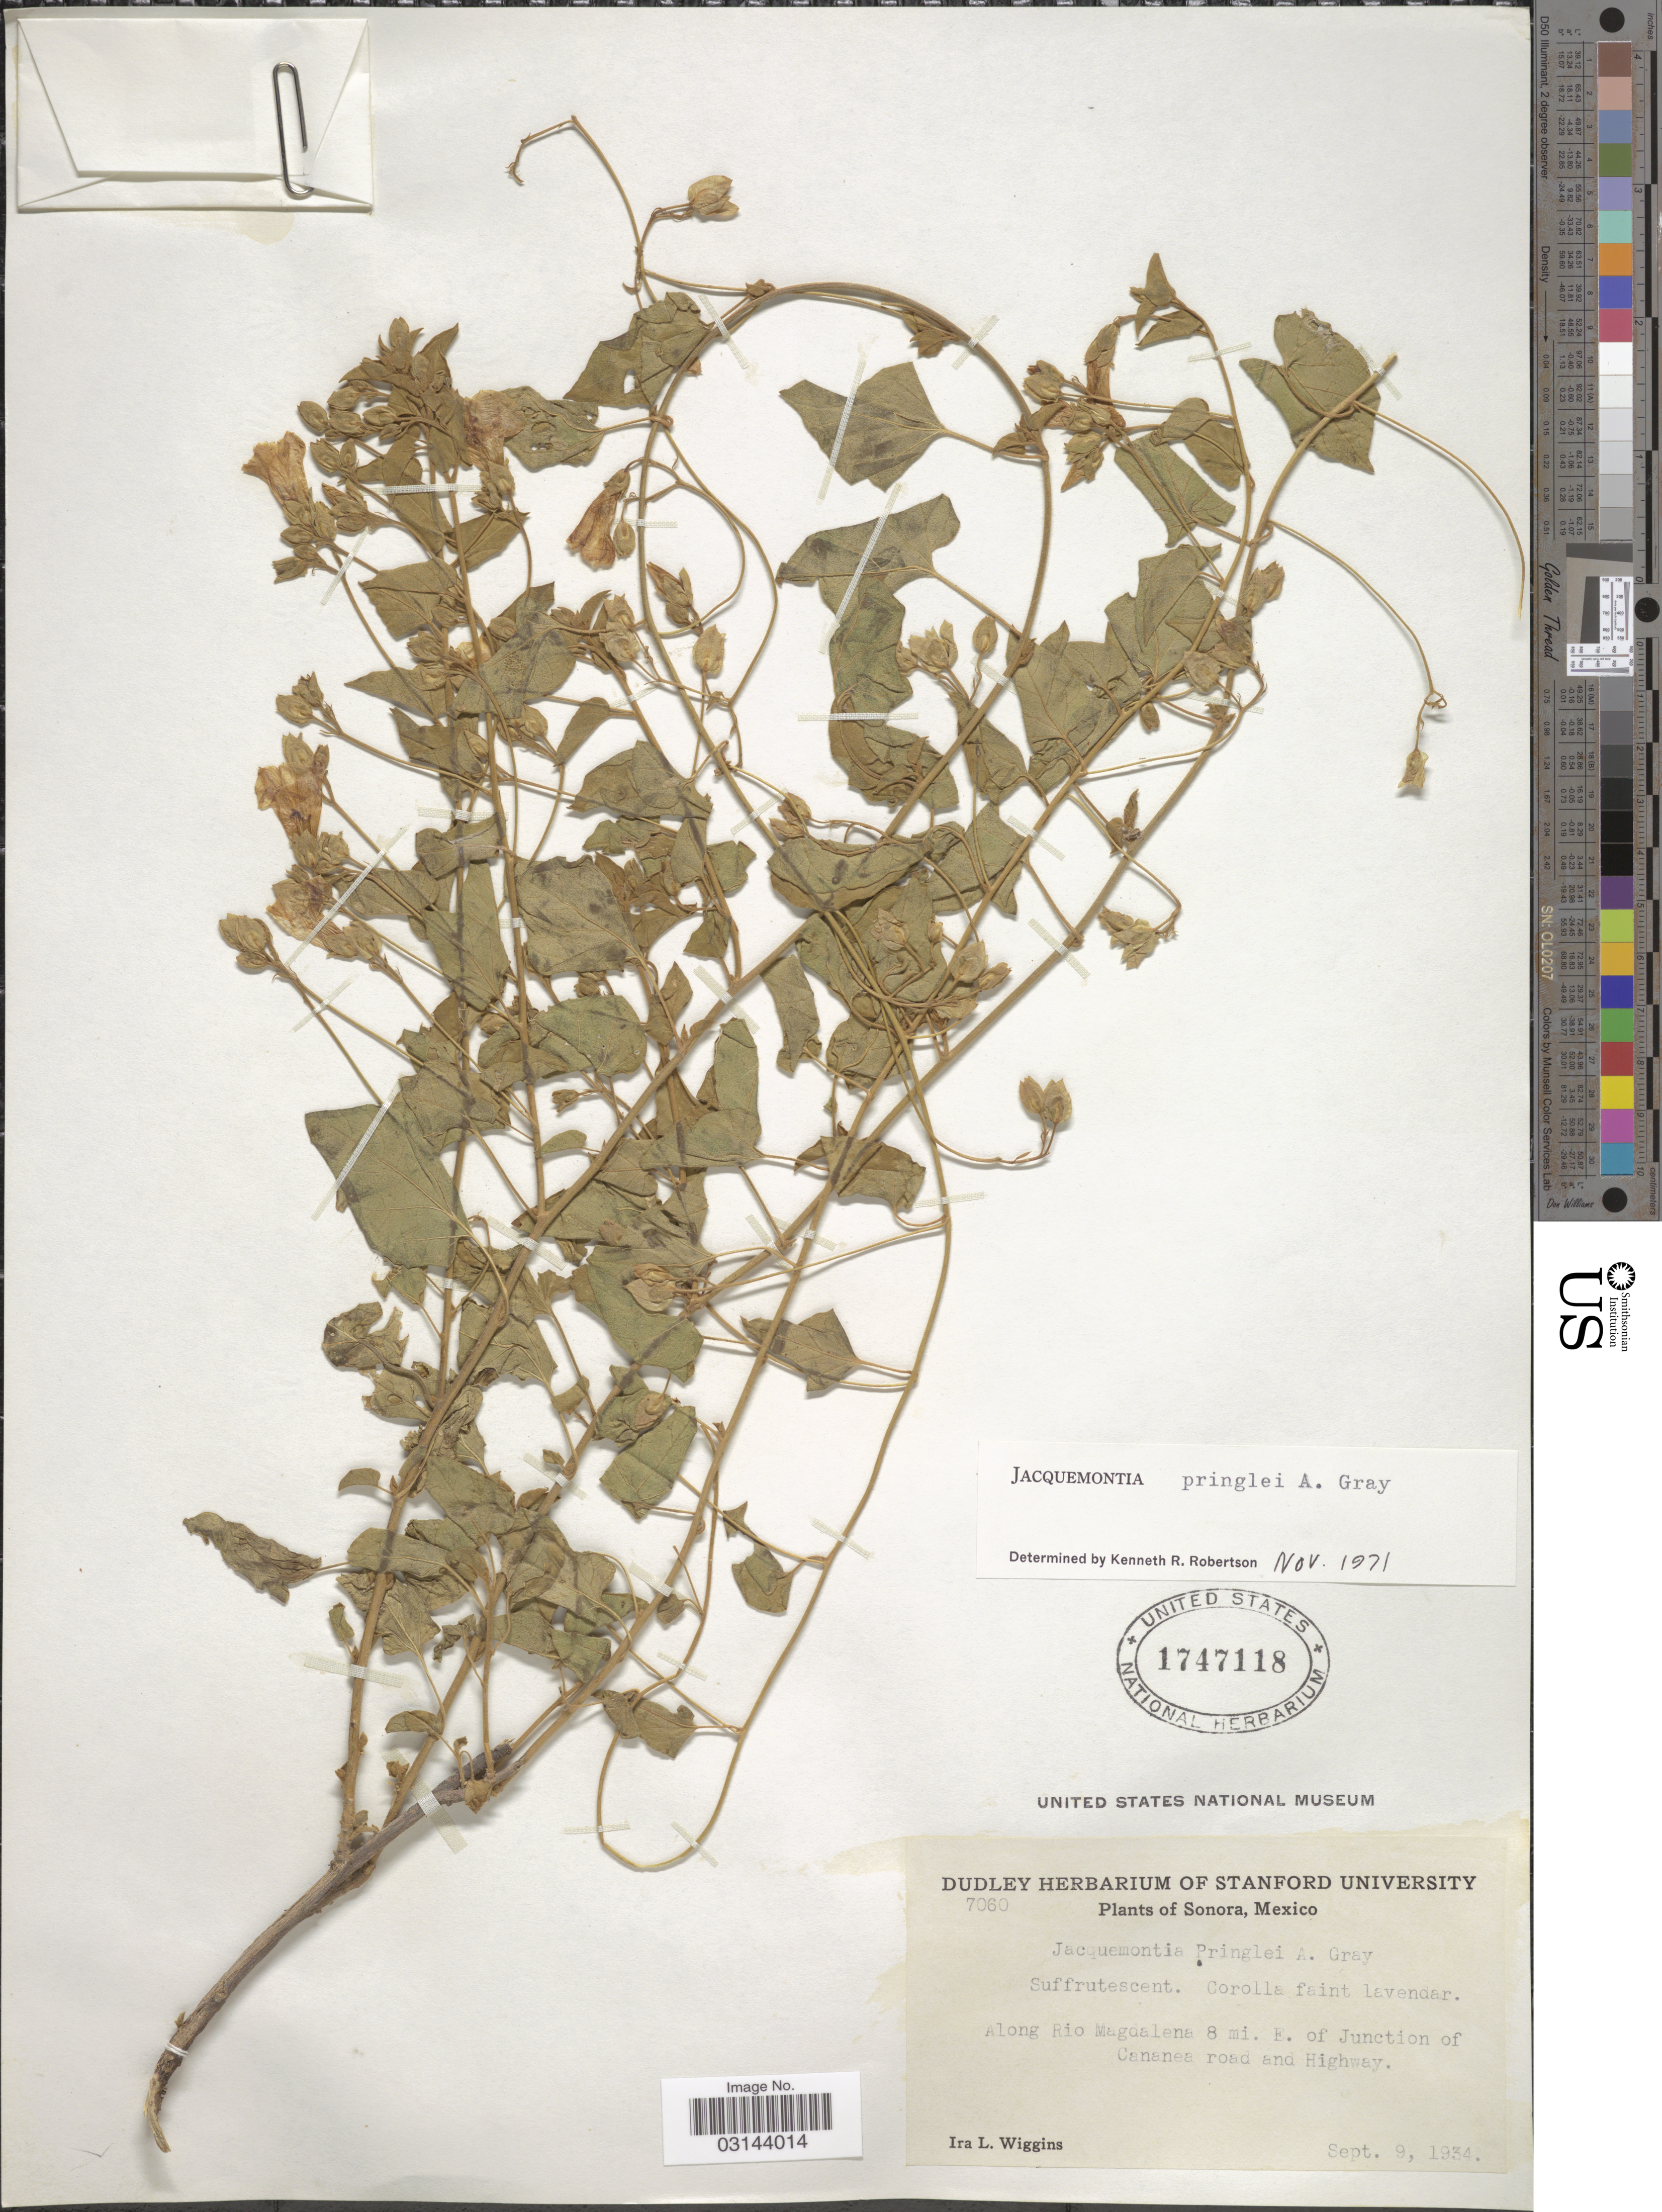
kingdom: Plantae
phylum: Tracheophyta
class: Magnoliopsida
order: Solanales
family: Convolvulaceae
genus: Jacquemontia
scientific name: Jacquemontia pringlei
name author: A. Gray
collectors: I. L. Wiggins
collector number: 7060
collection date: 1934-07-09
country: Mexico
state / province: Sonora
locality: Along Rio Magdalena 8 mi. E. of Junction of Cananea road and Highway.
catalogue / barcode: US 1747118